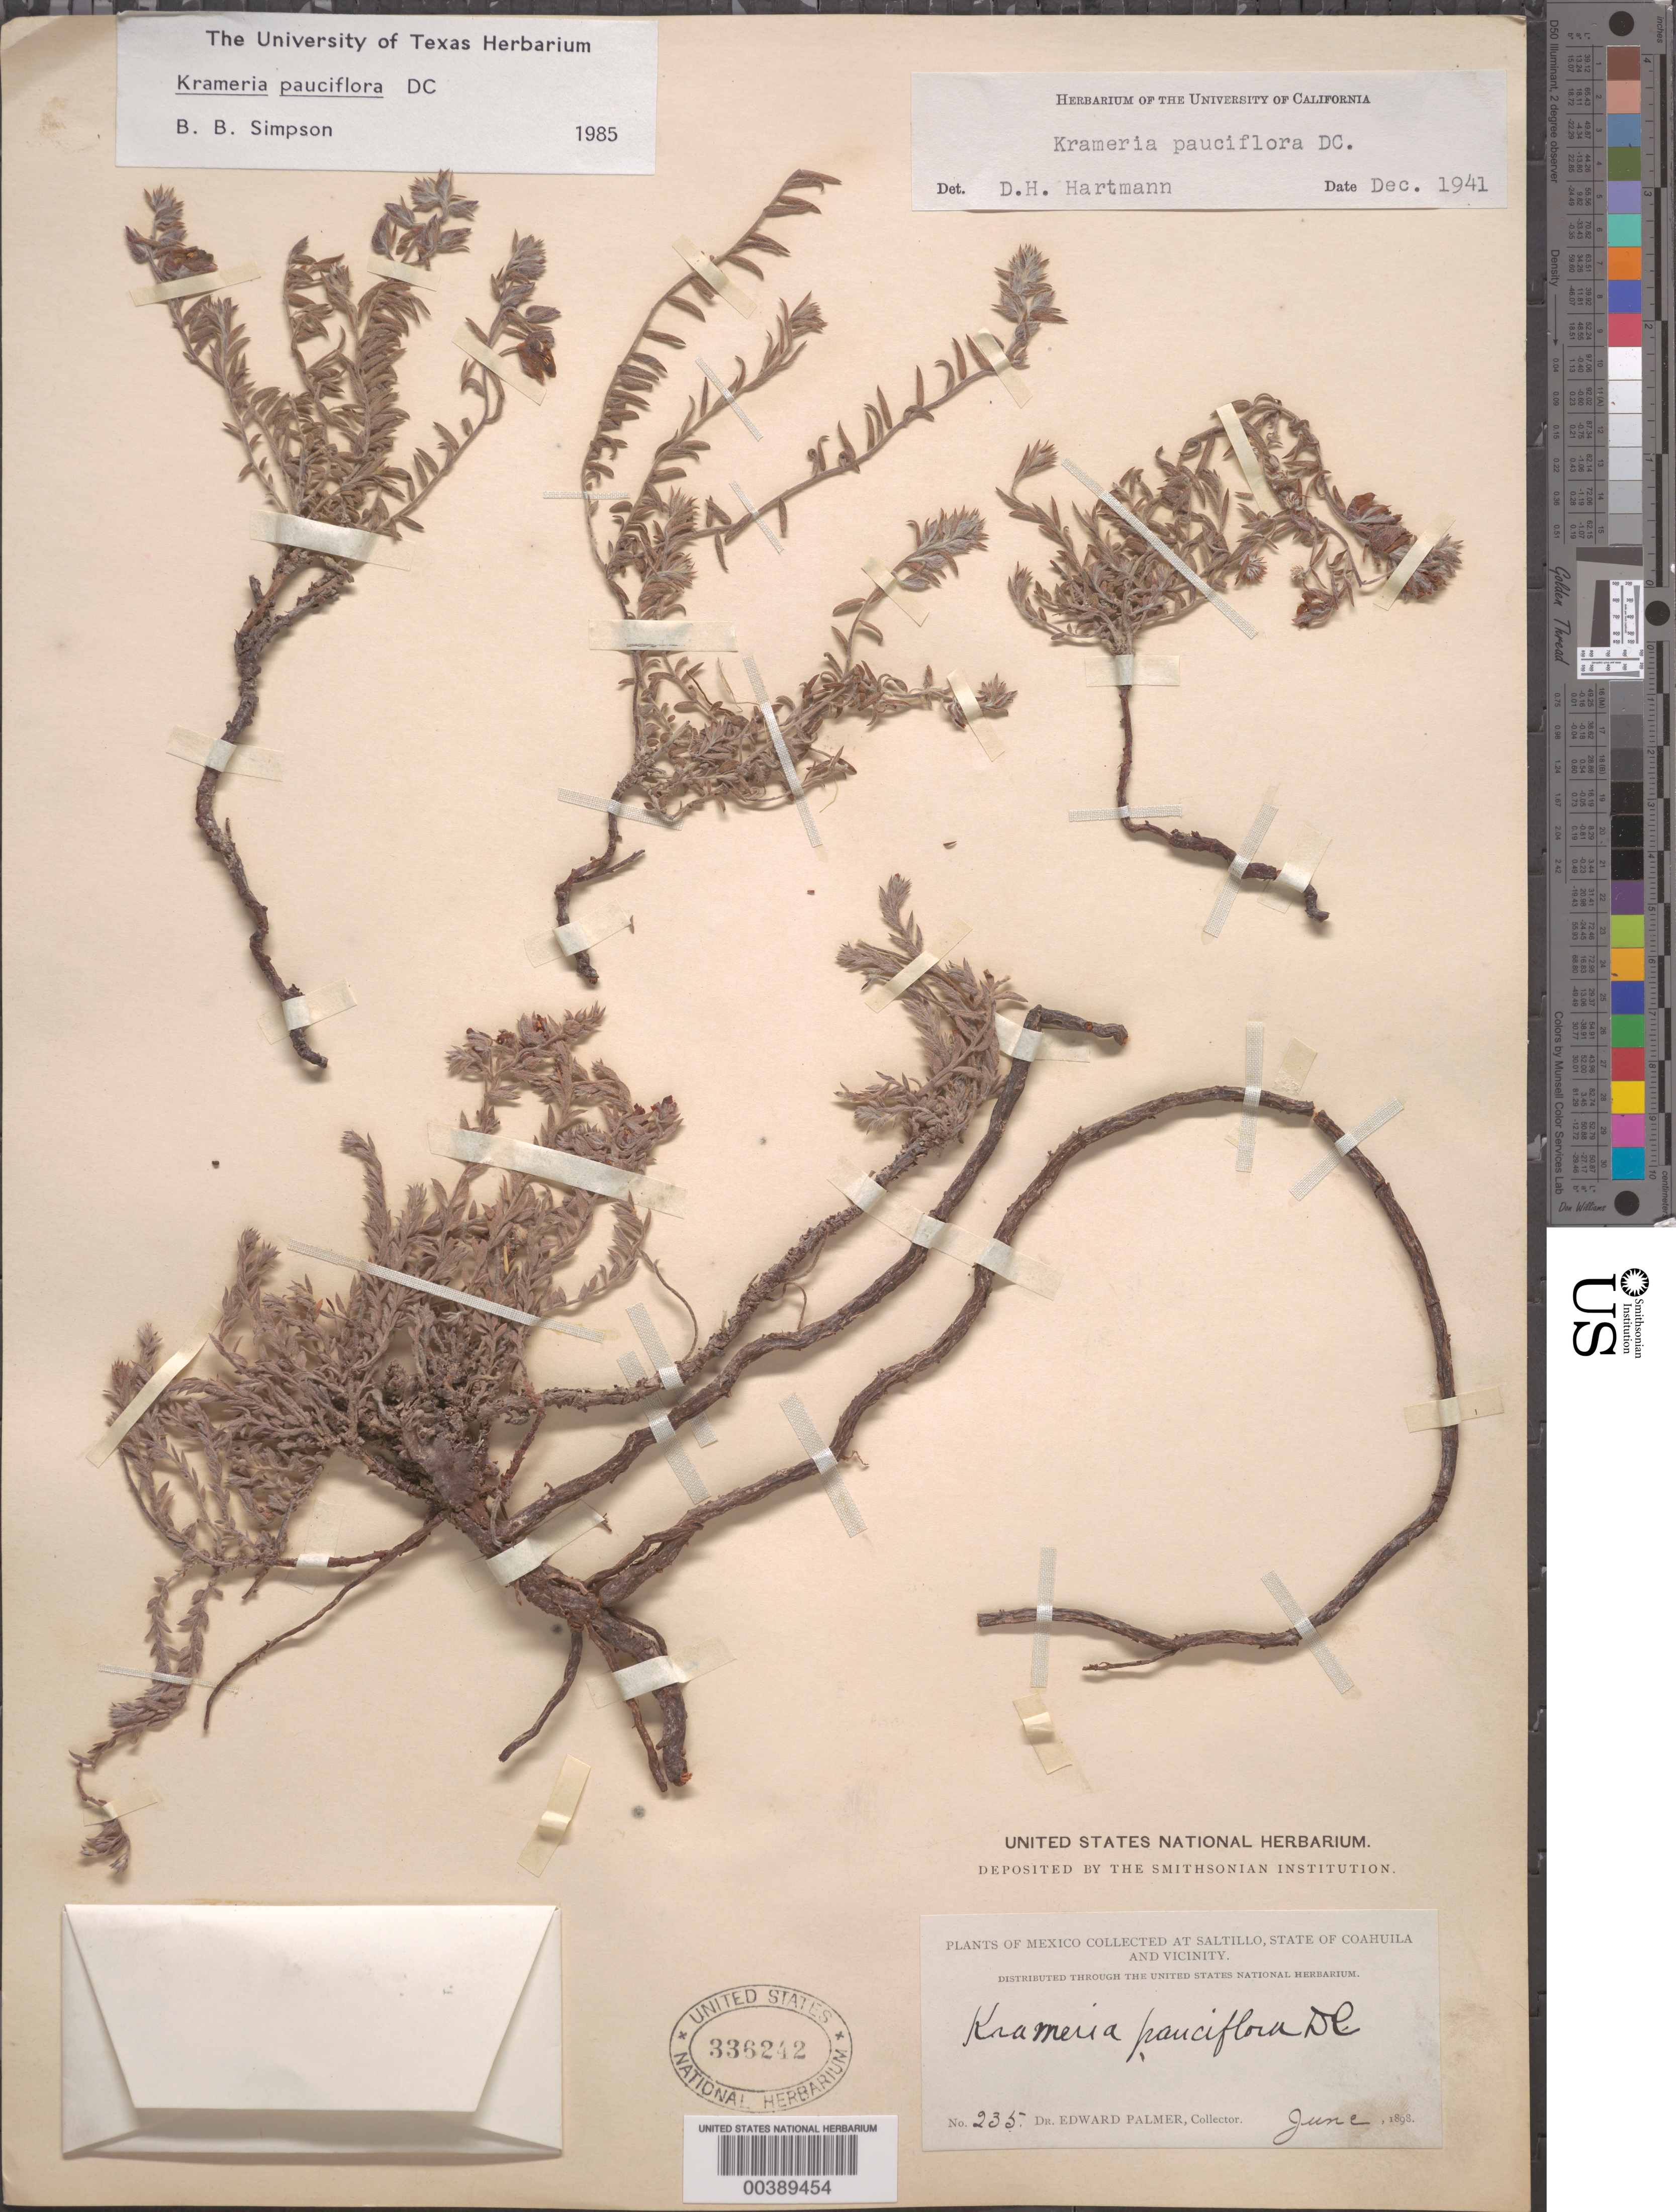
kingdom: Plantae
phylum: Tracheophyta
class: Magnoliopsida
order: Zygophyllales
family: Krameriaceae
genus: Krameria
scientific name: Krameria pauciflora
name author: DC.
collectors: E. Palmer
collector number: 235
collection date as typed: Jun 1898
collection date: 1898-06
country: Mexico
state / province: Coahuila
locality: Saltillo and vicinity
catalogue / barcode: US 336242